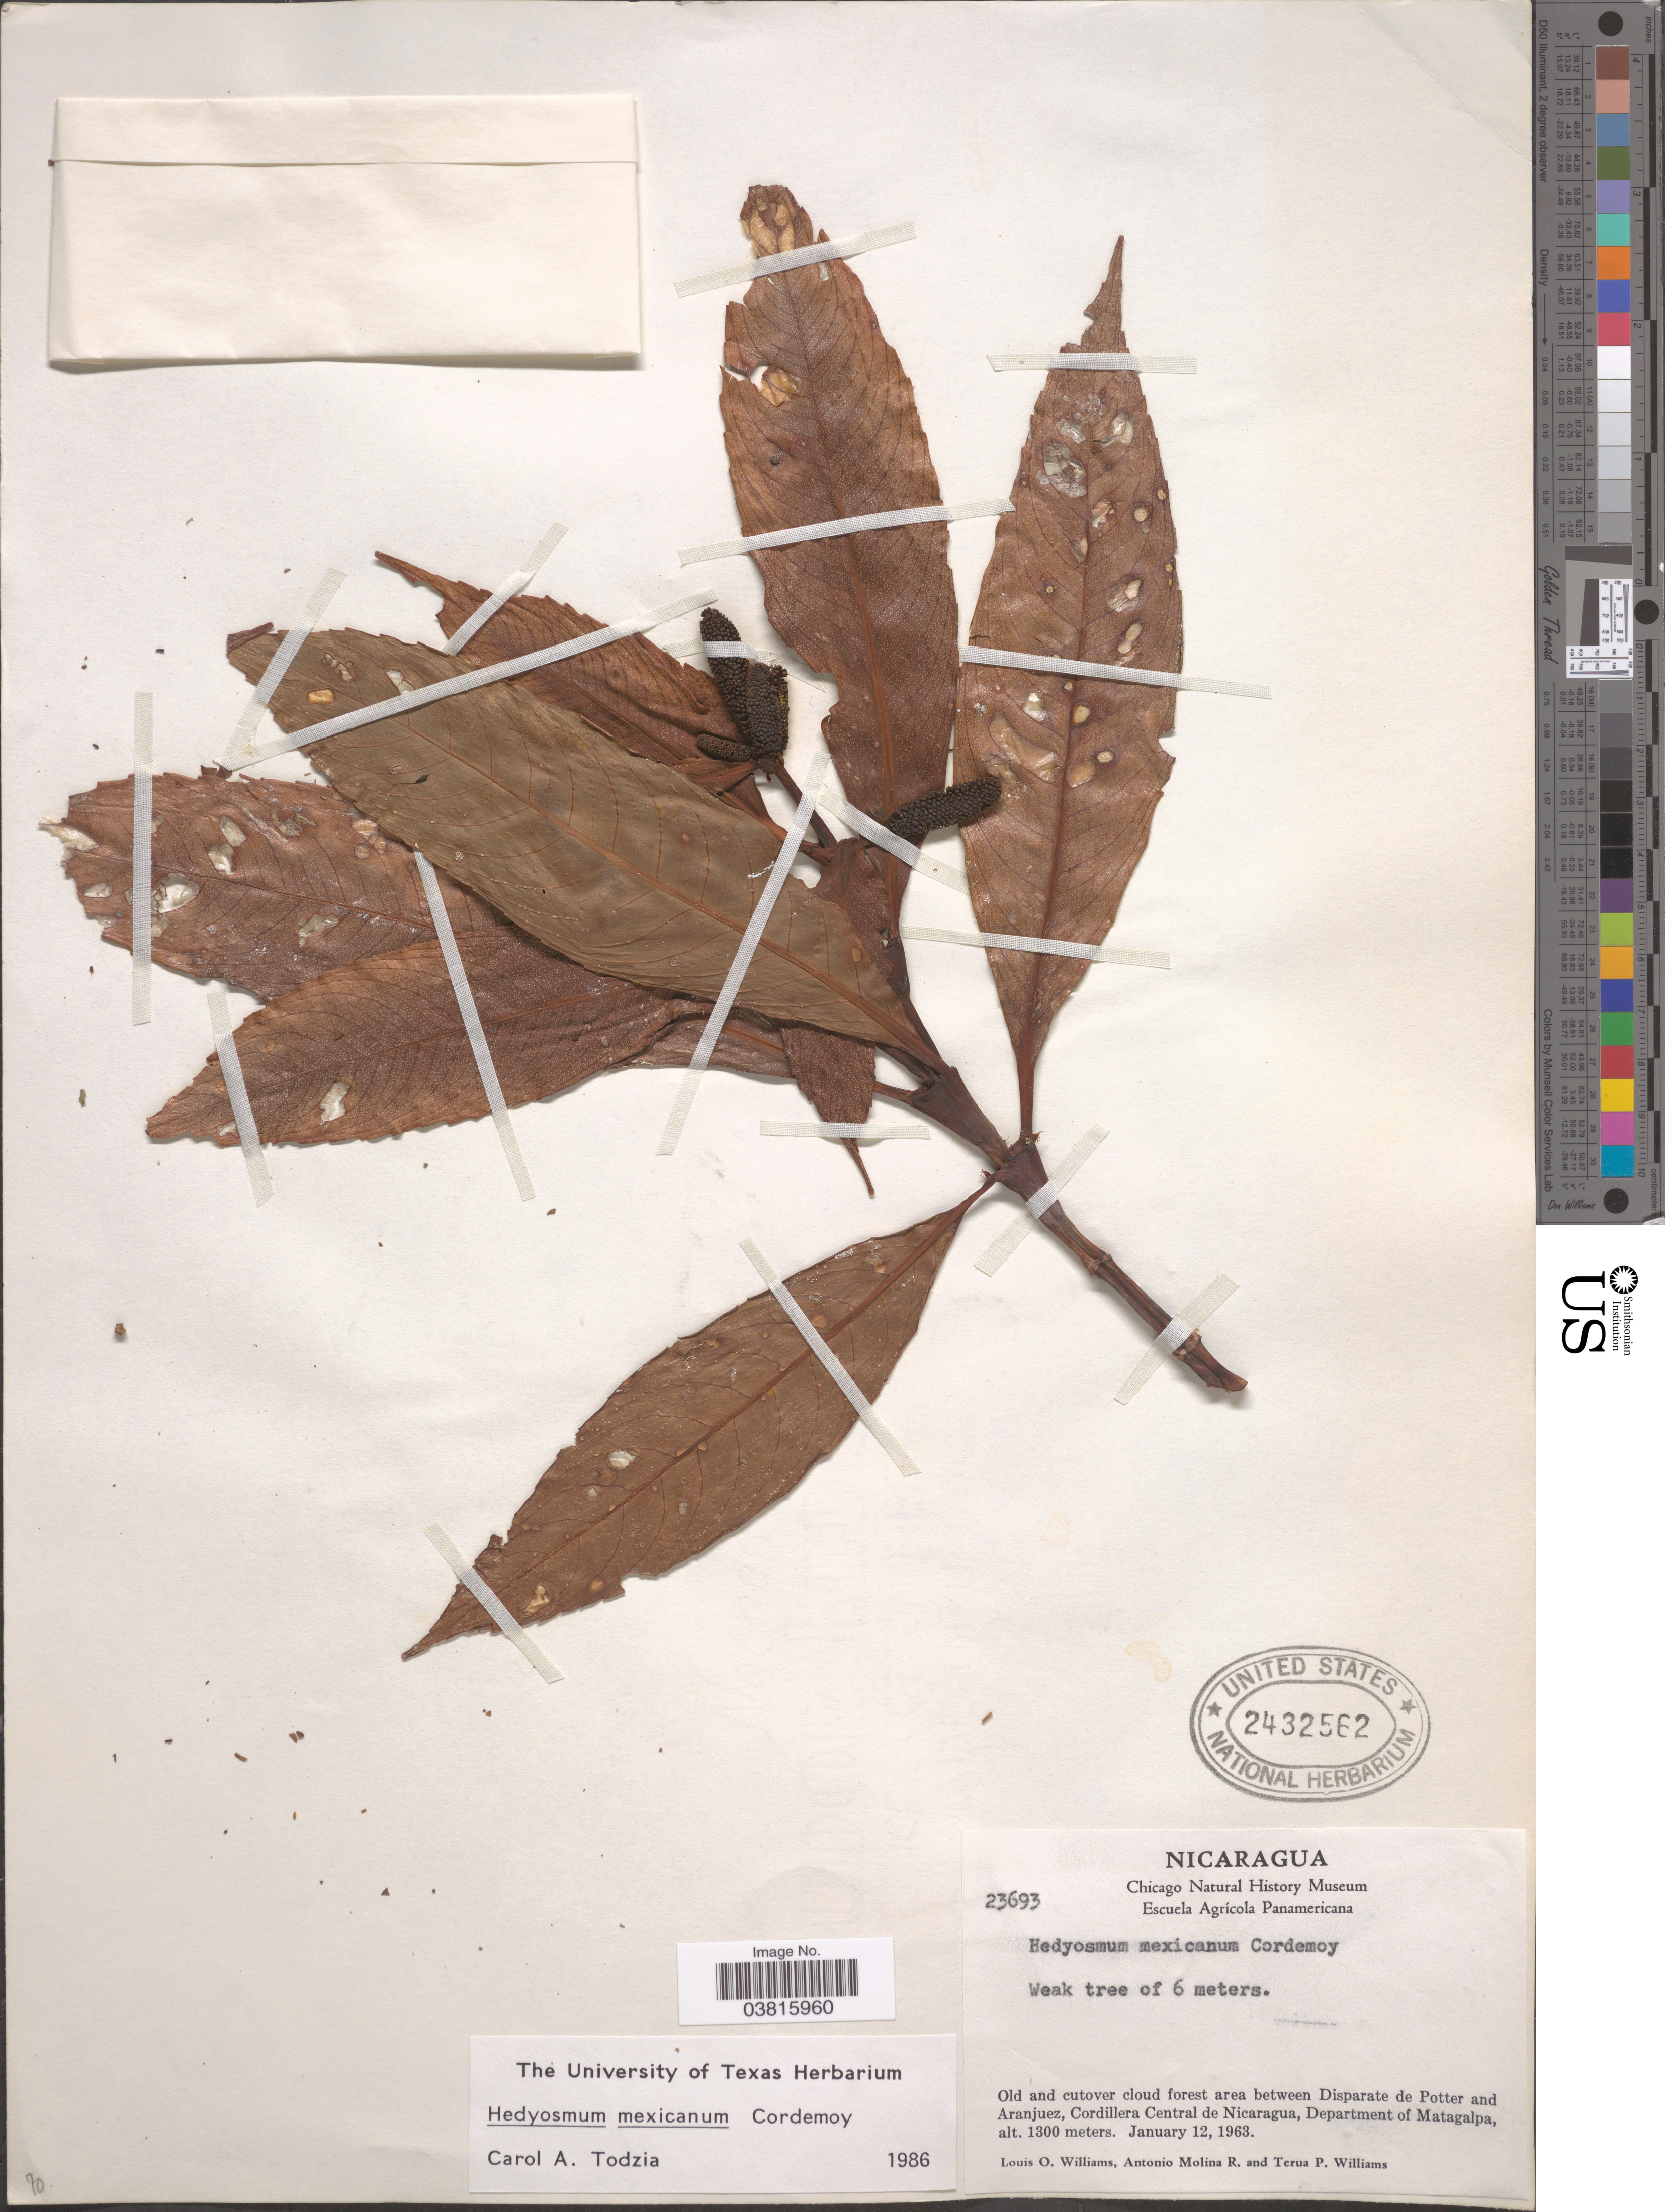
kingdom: Plantae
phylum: Tracheophyta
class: Magnoliopsida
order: Chloranthales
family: Chloranthaceae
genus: Hedyosmum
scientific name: Hedyosmum artocarpus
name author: Solms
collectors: L. O. Williams, A. Molina R. & T. Williams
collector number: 23693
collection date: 1963-01-12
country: Nicaragua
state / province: Matagalpa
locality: Between Disparate de Potter and Aranjuez, Cordillera Central de Nicaragua, Department of Matagalpa.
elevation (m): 1300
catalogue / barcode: US 2432562